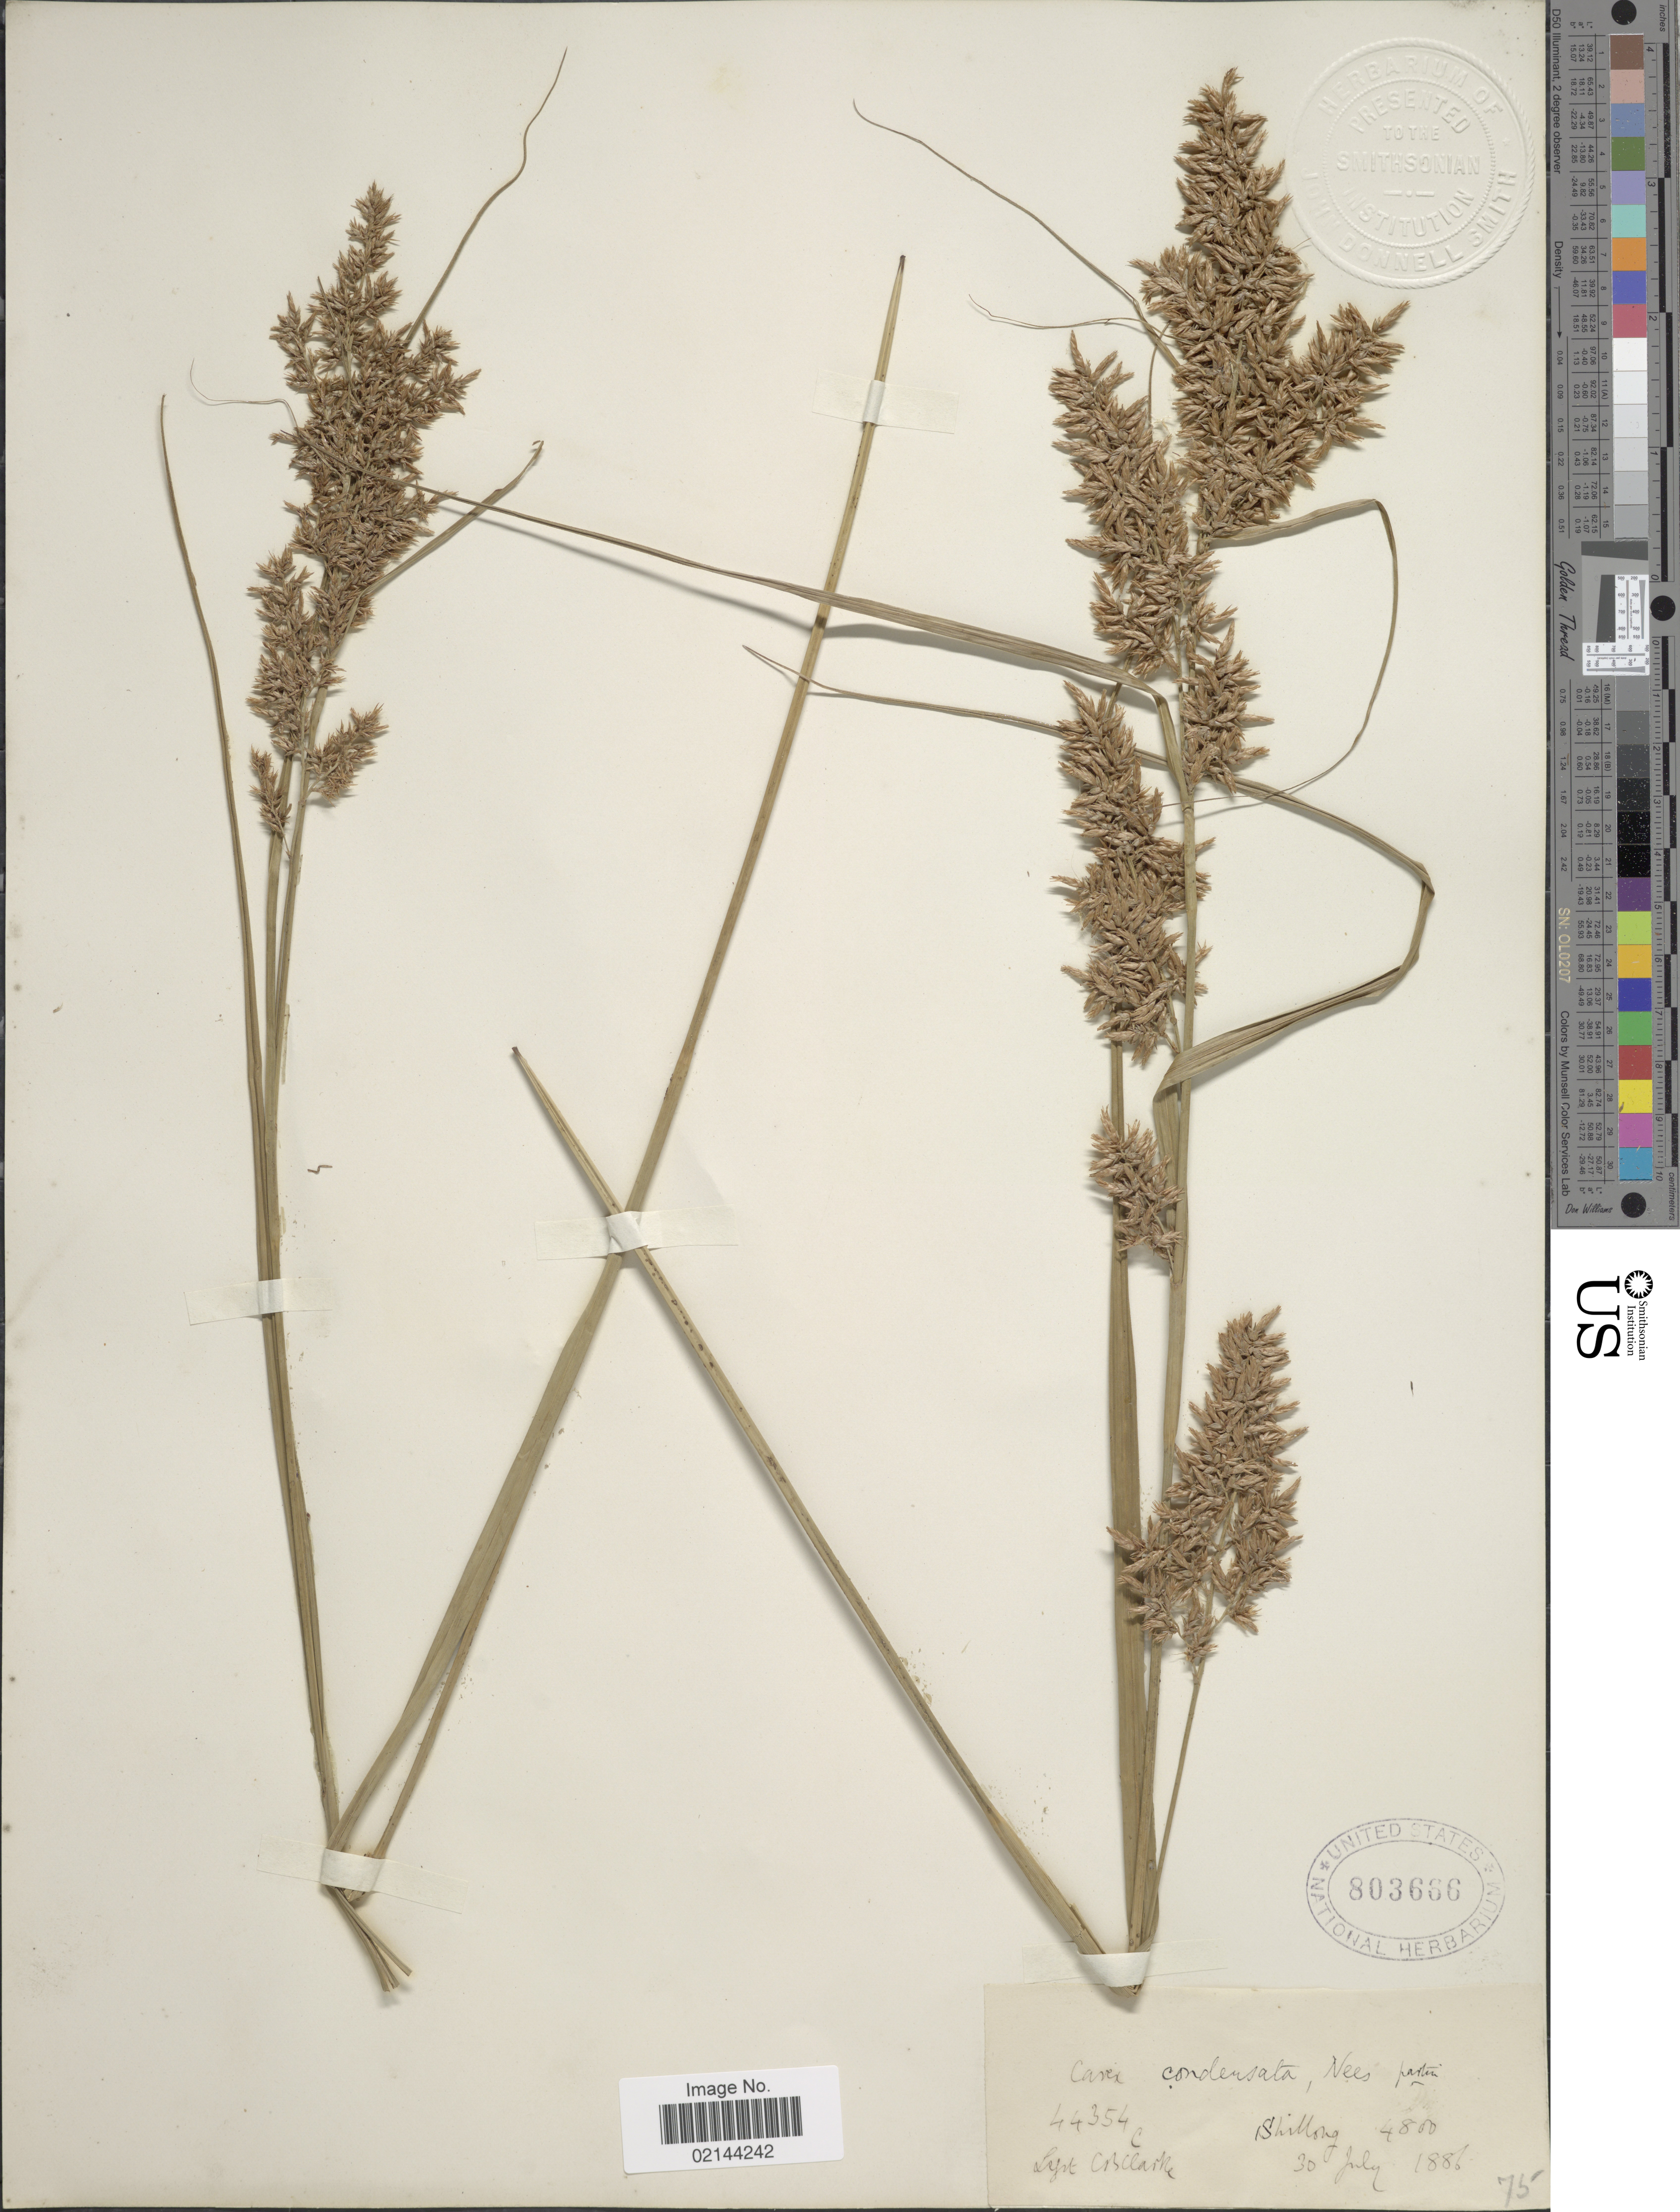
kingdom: Plantae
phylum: Tracheophyta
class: Liliopsida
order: Poales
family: Cyperaceae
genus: Carex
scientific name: Carex cruciata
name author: Wahlenb.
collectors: C. B. Clarke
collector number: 44354C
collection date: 1886-07-30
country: India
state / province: Meghalaya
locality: Shillong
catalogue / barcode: US 803666